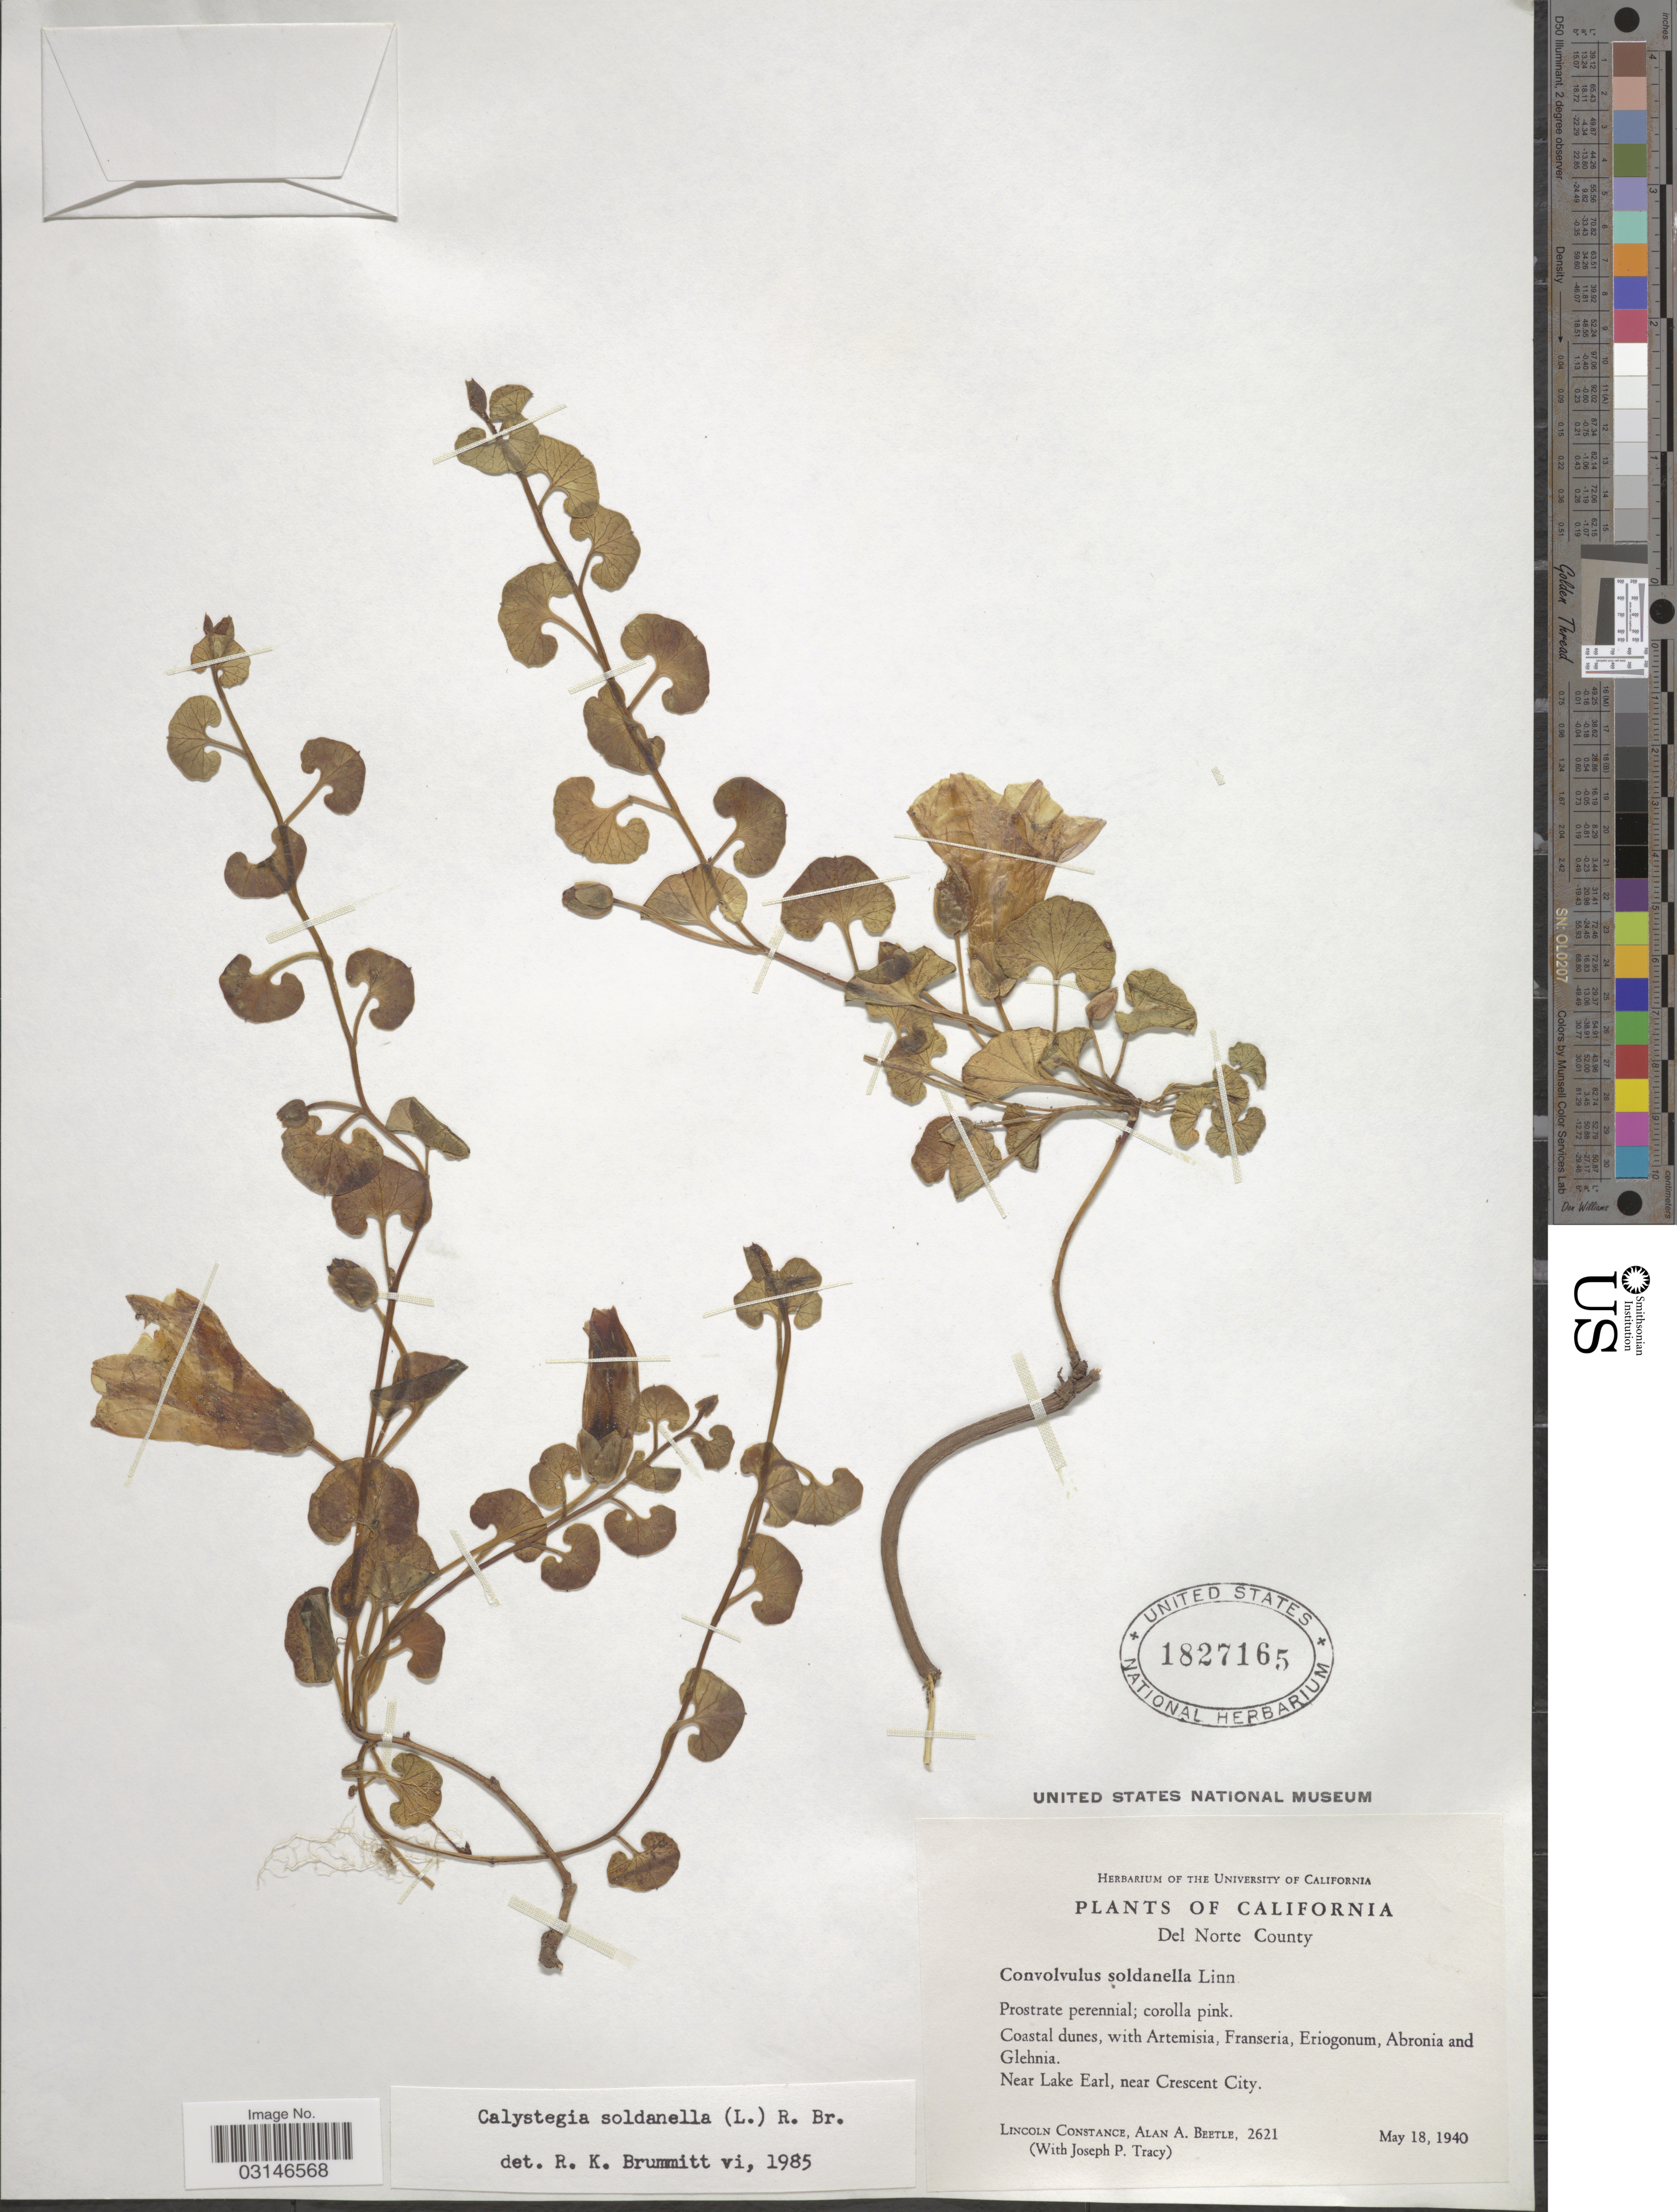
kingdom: Plantae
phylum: Tracheophyta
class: Magnoliopsida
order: Solanales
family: Convolvulaceae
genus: Calystegia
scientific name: Calystegia soldanella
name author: (L.) R. Br.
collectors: L. Constance, A. A. Beetle & J. Tracy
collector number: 2621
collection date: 1940-05-18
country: United States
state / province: California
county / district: Del Norte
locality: Del Norte County. Near Lake Earl, near Crescent City.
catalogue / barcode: US 1827165